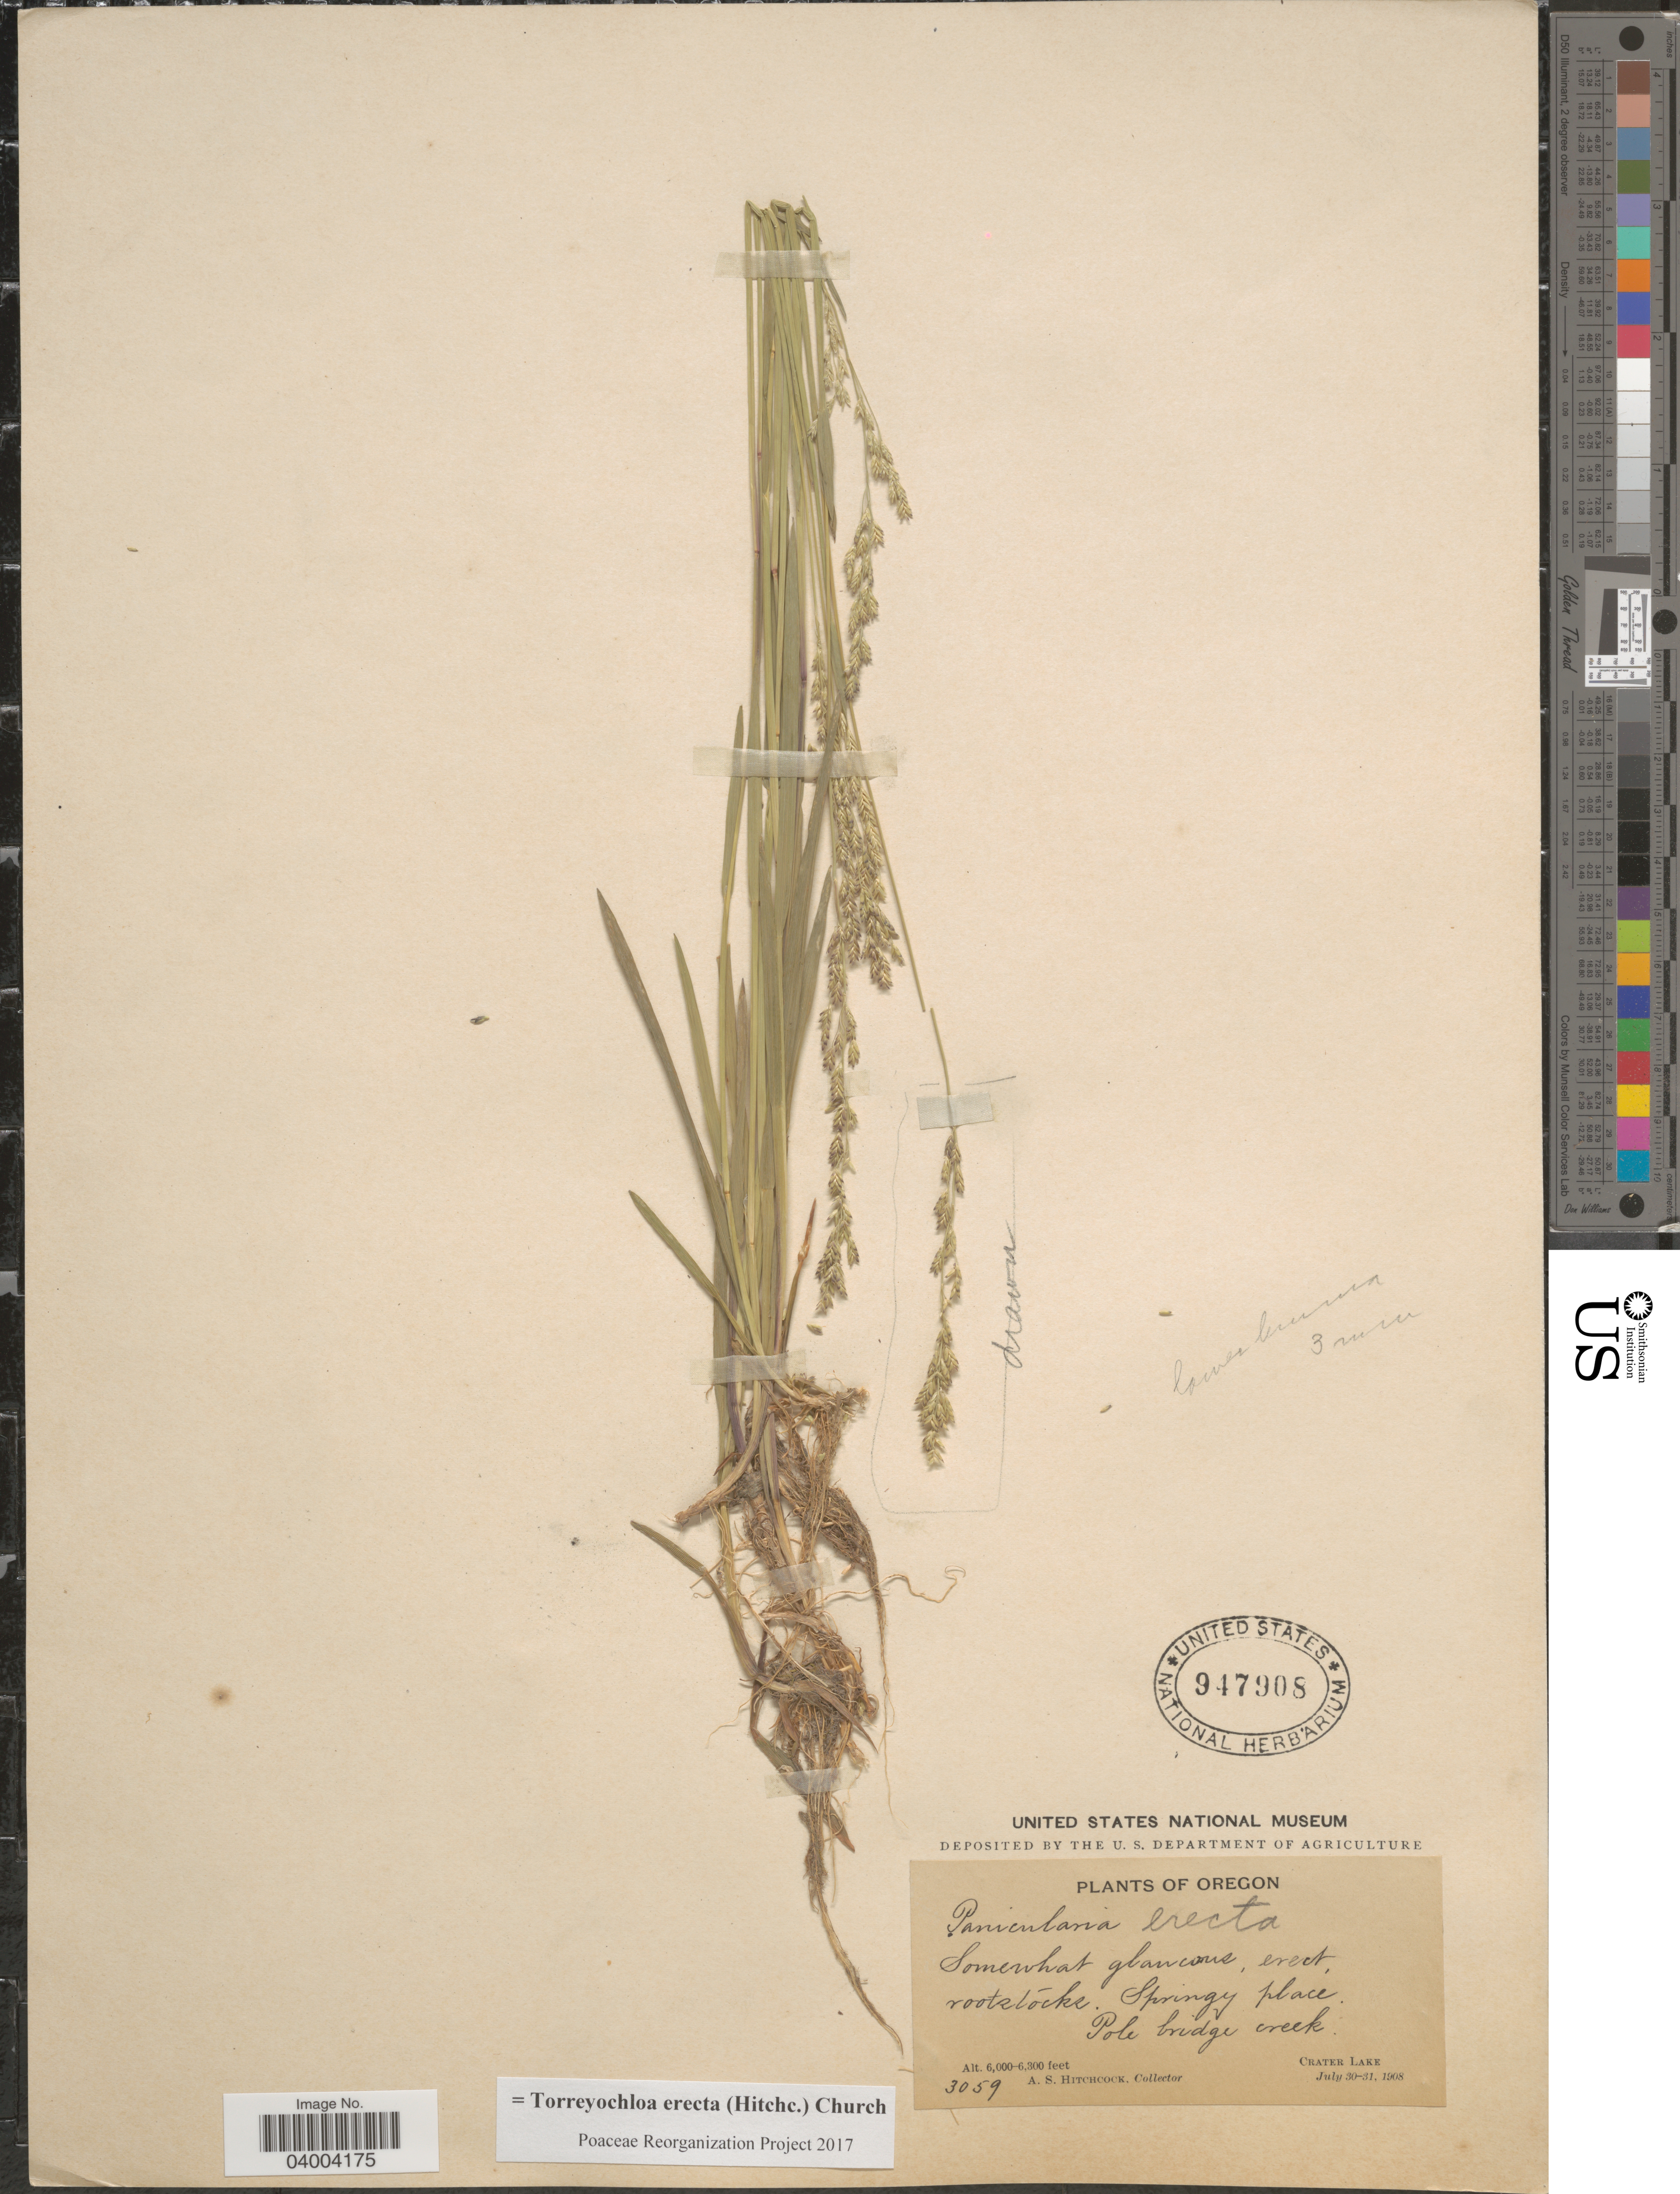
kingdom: Plantae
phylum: Tracheophyta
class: Liliopsida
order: Poales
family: Poaceae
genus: Torreyochloa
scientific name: Torreyochloa erecta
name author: (Hitchc.) G.L. Church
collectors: A. S. Hitchcock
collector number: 3059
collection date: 1908-07-30/1908-07-31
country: United States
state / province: Oregon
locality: Rootstocks. Springy place. Pole bridge creek. Crater Lake.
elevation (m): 1829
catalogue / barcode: US 947908